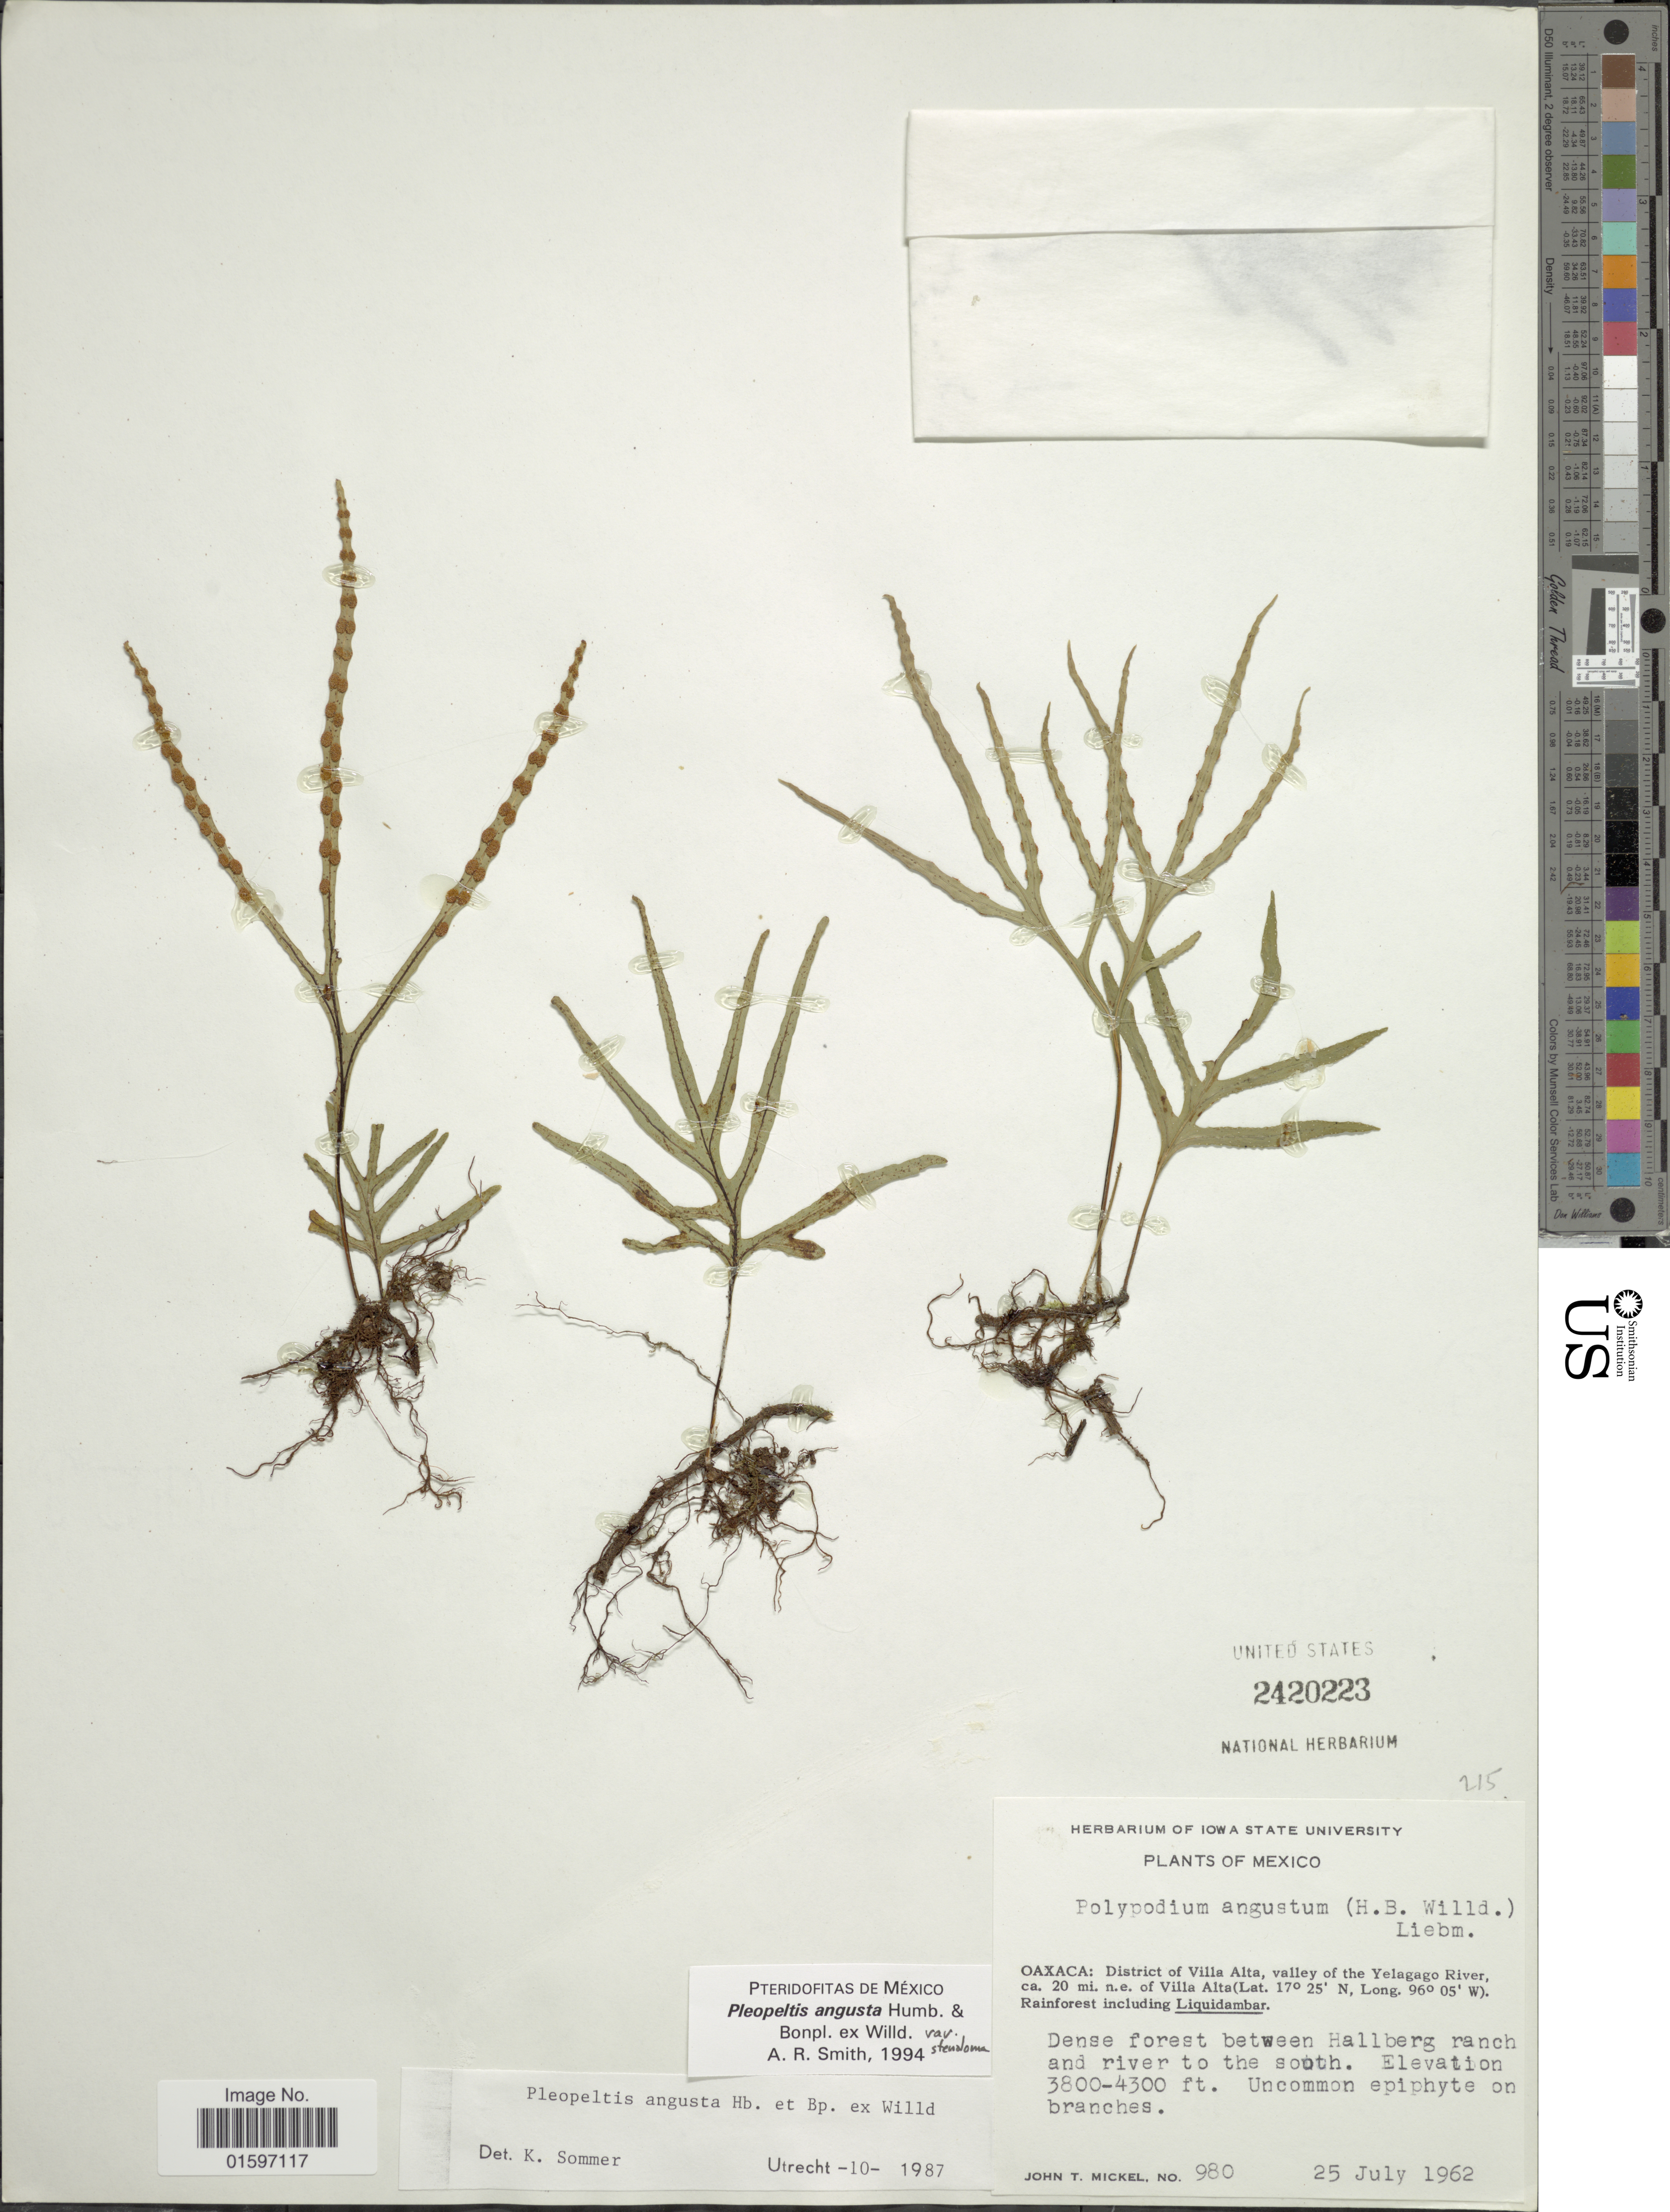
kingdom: Plantae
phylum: Tracheophyta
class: Polypodiopsida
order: Polypodiales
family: Polypodiaceae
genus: Pleopeltis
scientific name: Pleopeltis angusta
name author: Humb. & Bonap. ex Willd.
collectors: J. T. Mickel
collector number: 980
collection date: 1962-07-25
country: Mexico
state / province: Oaxaca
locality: Mexico, District of Villa Alta, valley of the Yelagago River, ca. 20 mi. n.e. of Villa Alta, rainforest, dense forest between Hallberg ranch and river to the south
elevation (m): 1158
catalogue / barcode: US 2420223